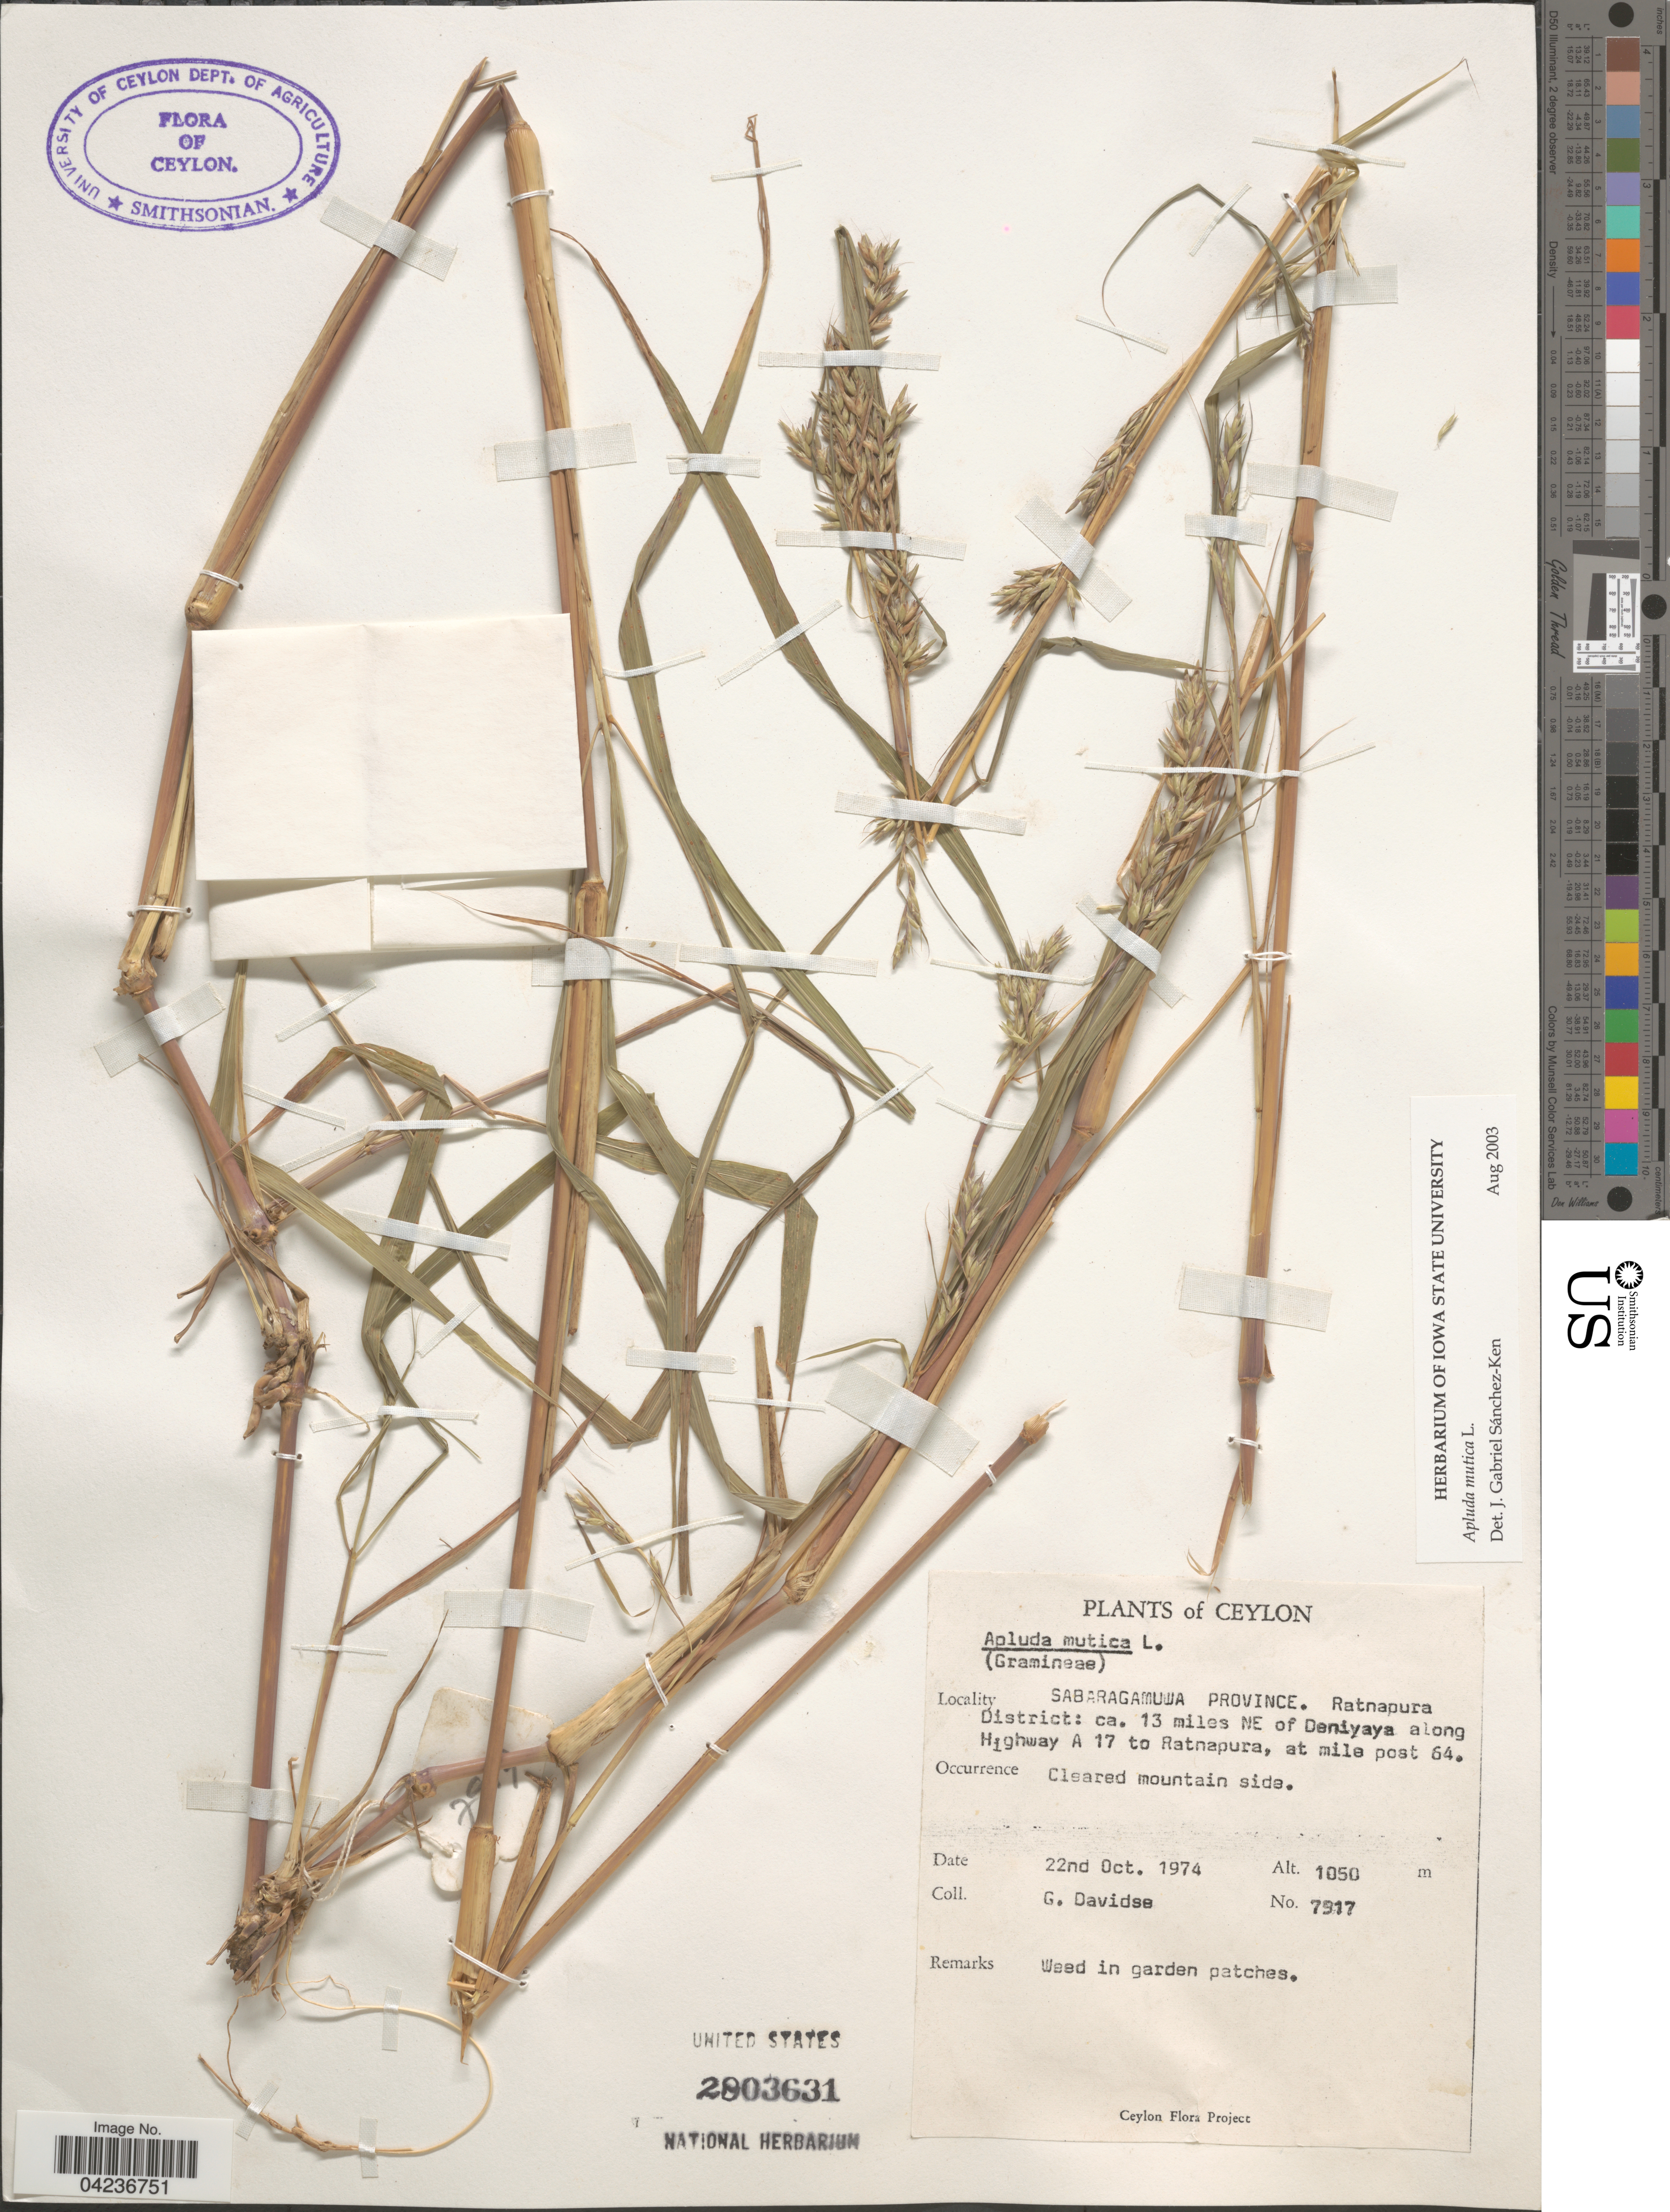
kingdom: Plantae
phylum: Tracheophyta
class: Liliopsida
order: Poales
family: Poaceae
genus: Apluda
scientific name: Apluda mutica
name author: L.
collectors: G. Davidse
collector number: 7917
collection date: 1974-10-22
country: Sri Lanka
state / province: Sabaragamuwa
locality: Ceylon. Ratnapura District: ca. 13 miles NE of Deniyaya along Highway A 17 to Ratnapura, at mile post 64.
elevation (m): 1050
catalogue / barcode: US 2803631